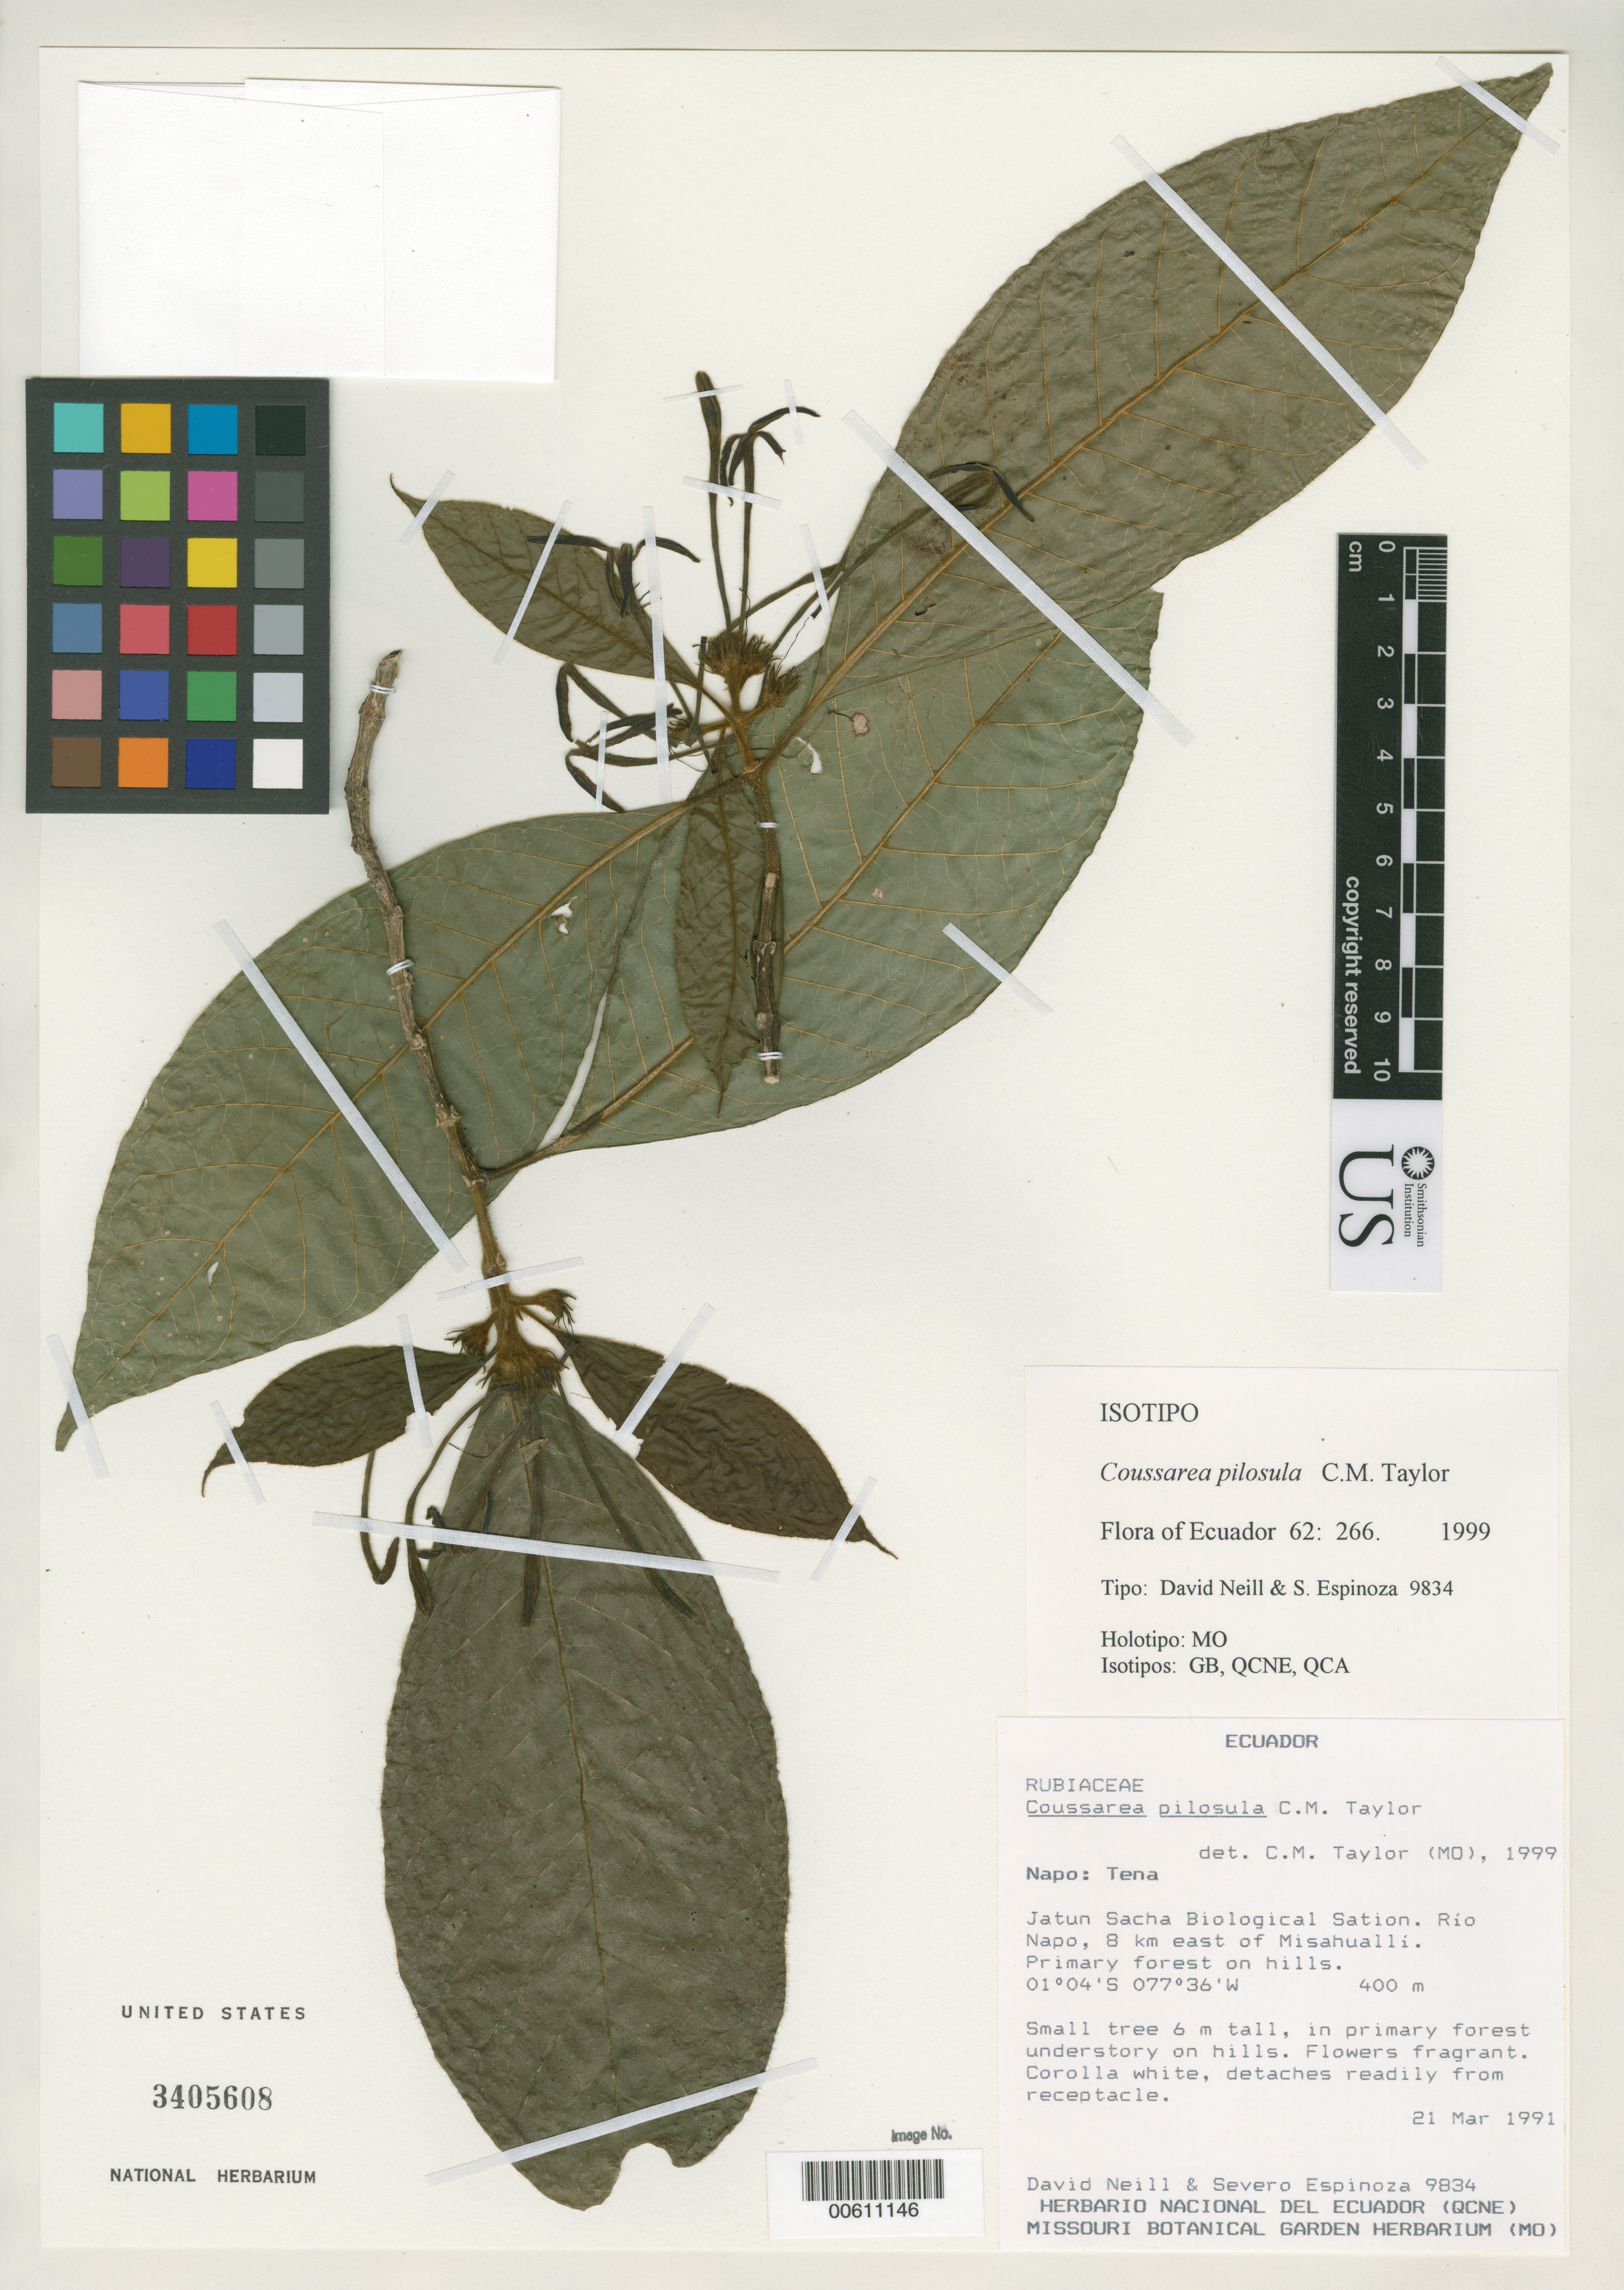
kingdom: Plantae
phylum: Tracheophyta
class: Magnoliopsida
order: Gentianales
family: Rubiaceae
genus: Coussarea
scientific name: Coussarea pilosula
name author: C.M. Taylor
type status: Isotype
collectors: D. A. Neill & S. Espinoza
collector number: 9834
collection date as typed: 21 Mar 1991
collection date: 1991-03-21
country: Ecuador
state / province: Napo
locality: Jatun Sacha Biological Station. Rio Napo, E of Misahualli.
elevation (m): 400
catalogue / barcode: US 3405608